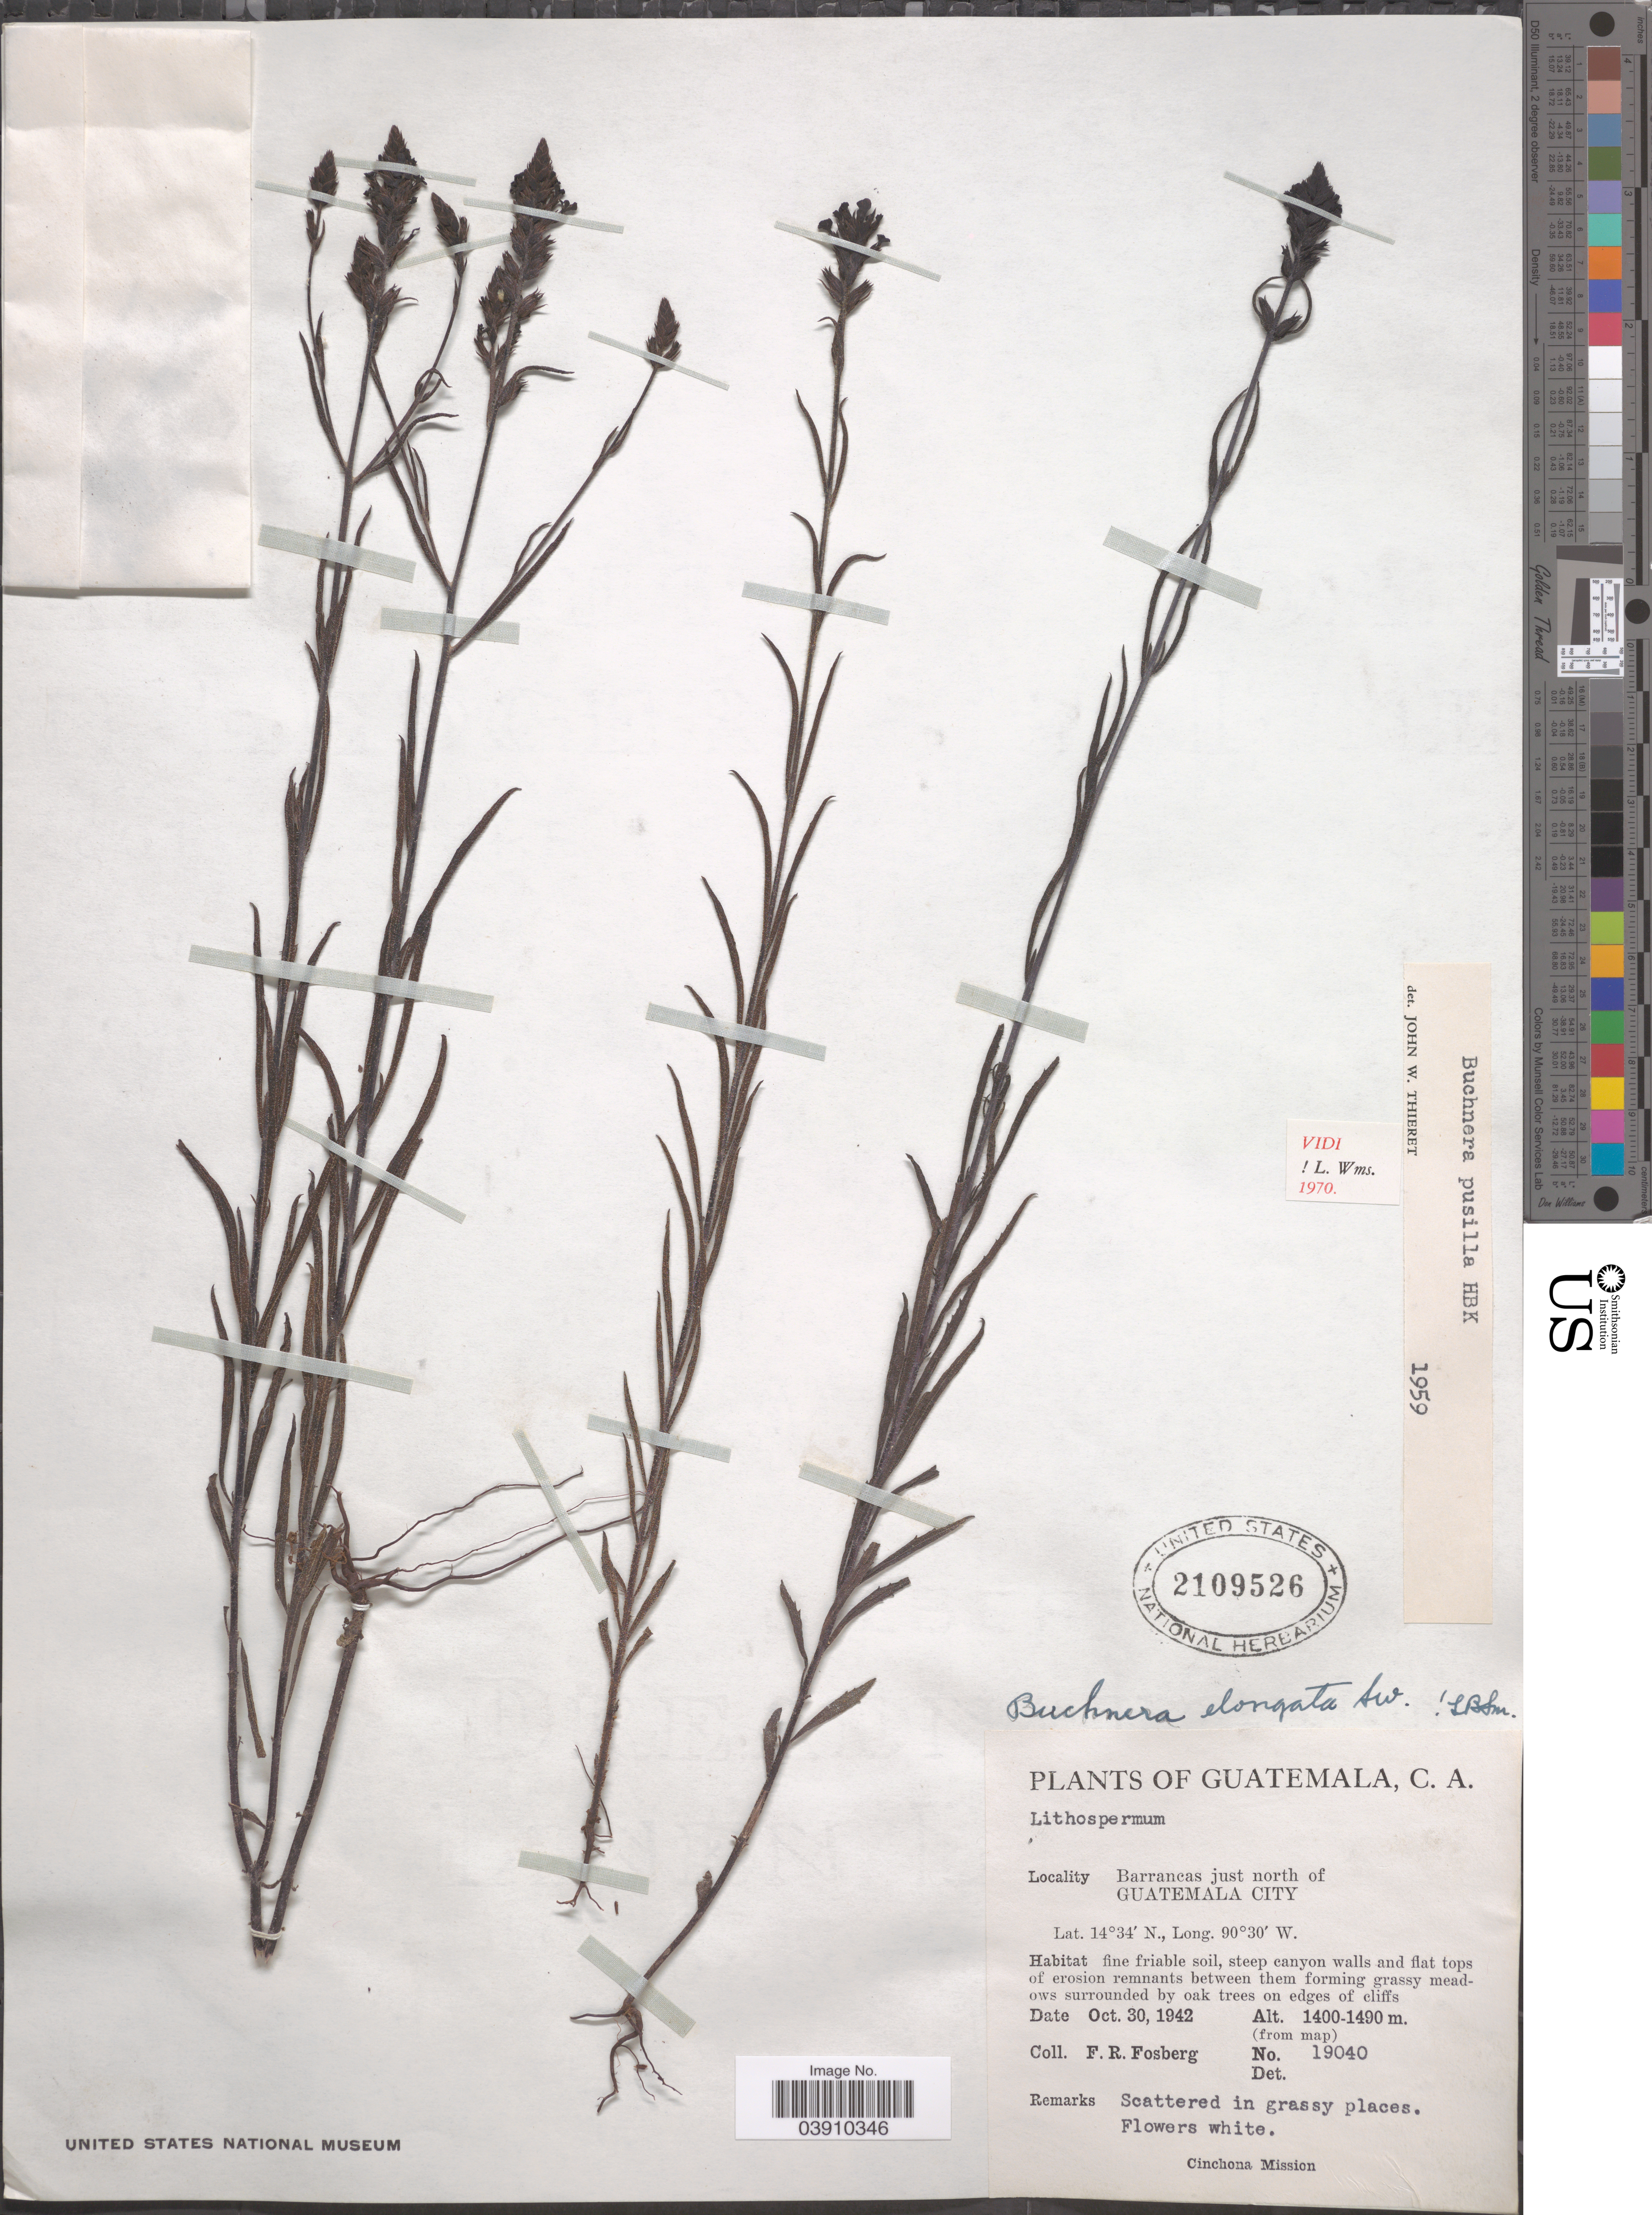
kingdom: Plantae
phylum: Tracheophyta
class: Magnoliopsida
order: Lamiales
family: Orobanchaceae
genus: Buchnera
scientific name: Buchnera pusilla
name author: Kunth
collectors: F. R. Fosberg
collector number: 19040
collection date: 1942-10-30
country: Guatemala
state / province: Guatemala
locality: Barrancas just north of Guatemala City.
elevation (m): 1400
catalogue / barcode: US 2109526